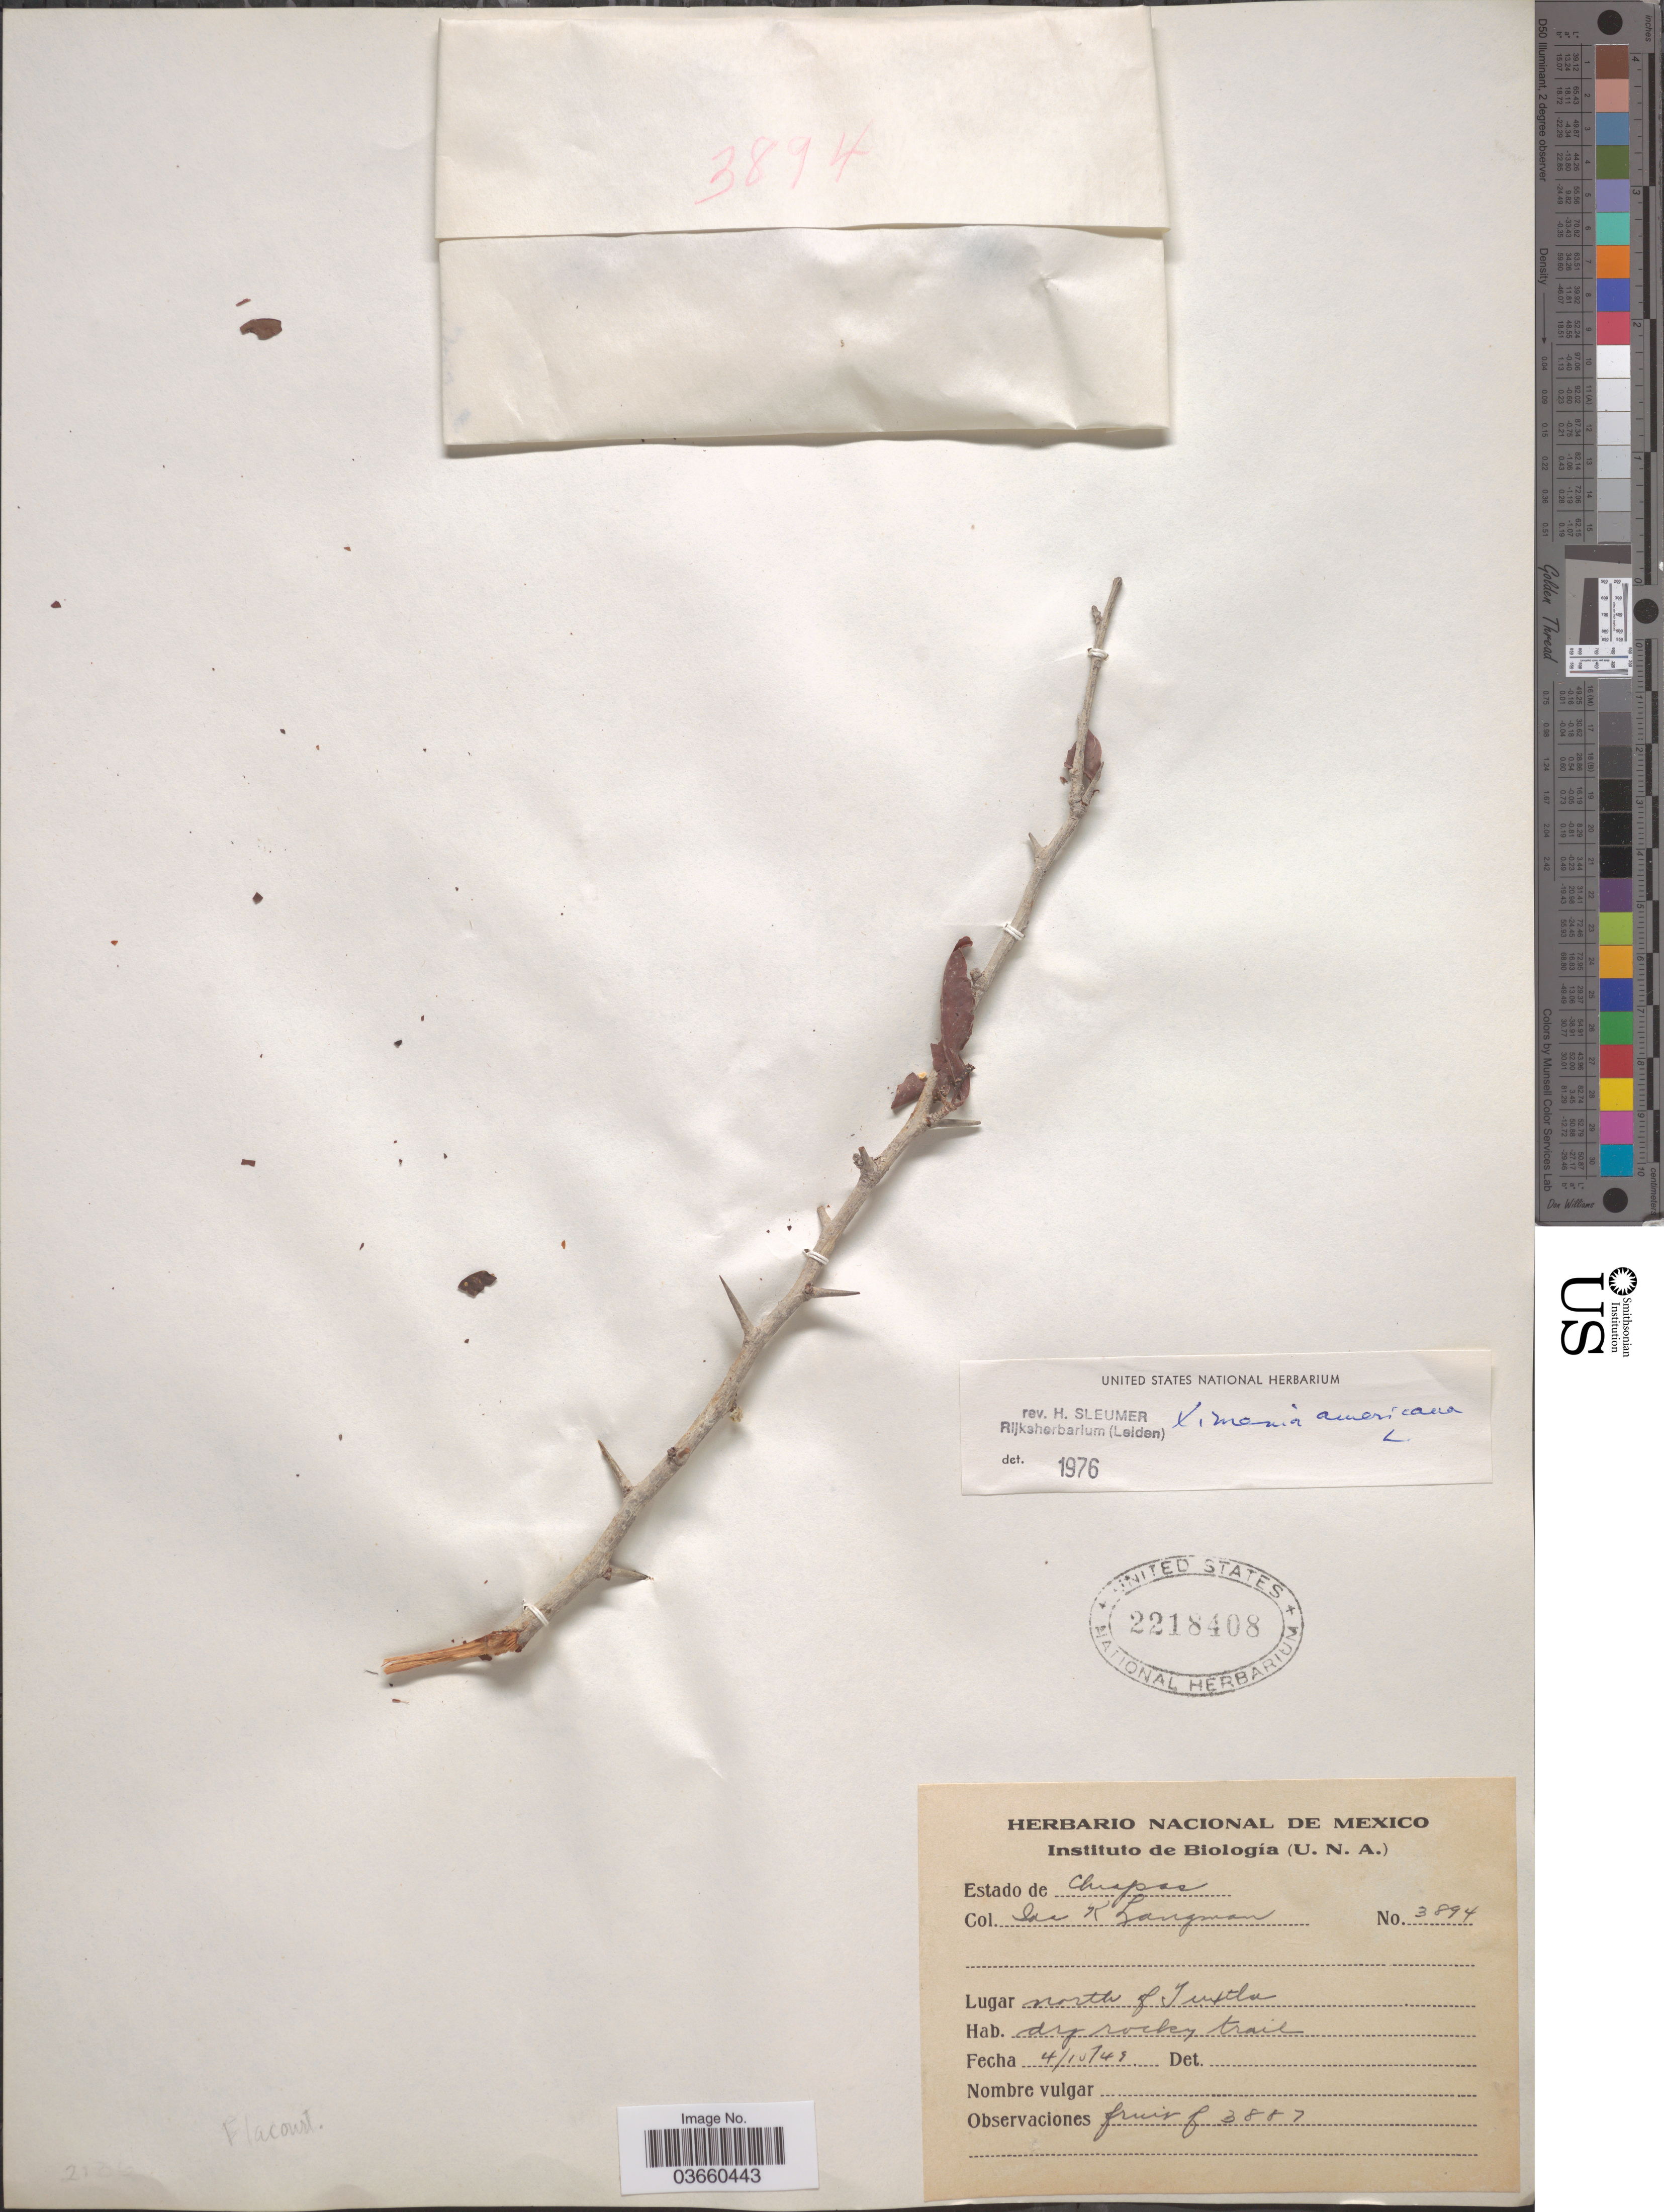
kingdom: Plantae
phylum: Tracheophyta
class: Magnoliopsida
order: Santalales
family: Ximeniaceae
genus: Ximenia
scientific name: Ximenia americana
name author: L.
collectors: I. K. Langman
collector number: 3894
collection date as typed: Transcribed d/m/y: 4/10/49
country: Mexico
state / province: Chiapas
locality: North of Tuxtla.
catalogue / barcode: US 2218408